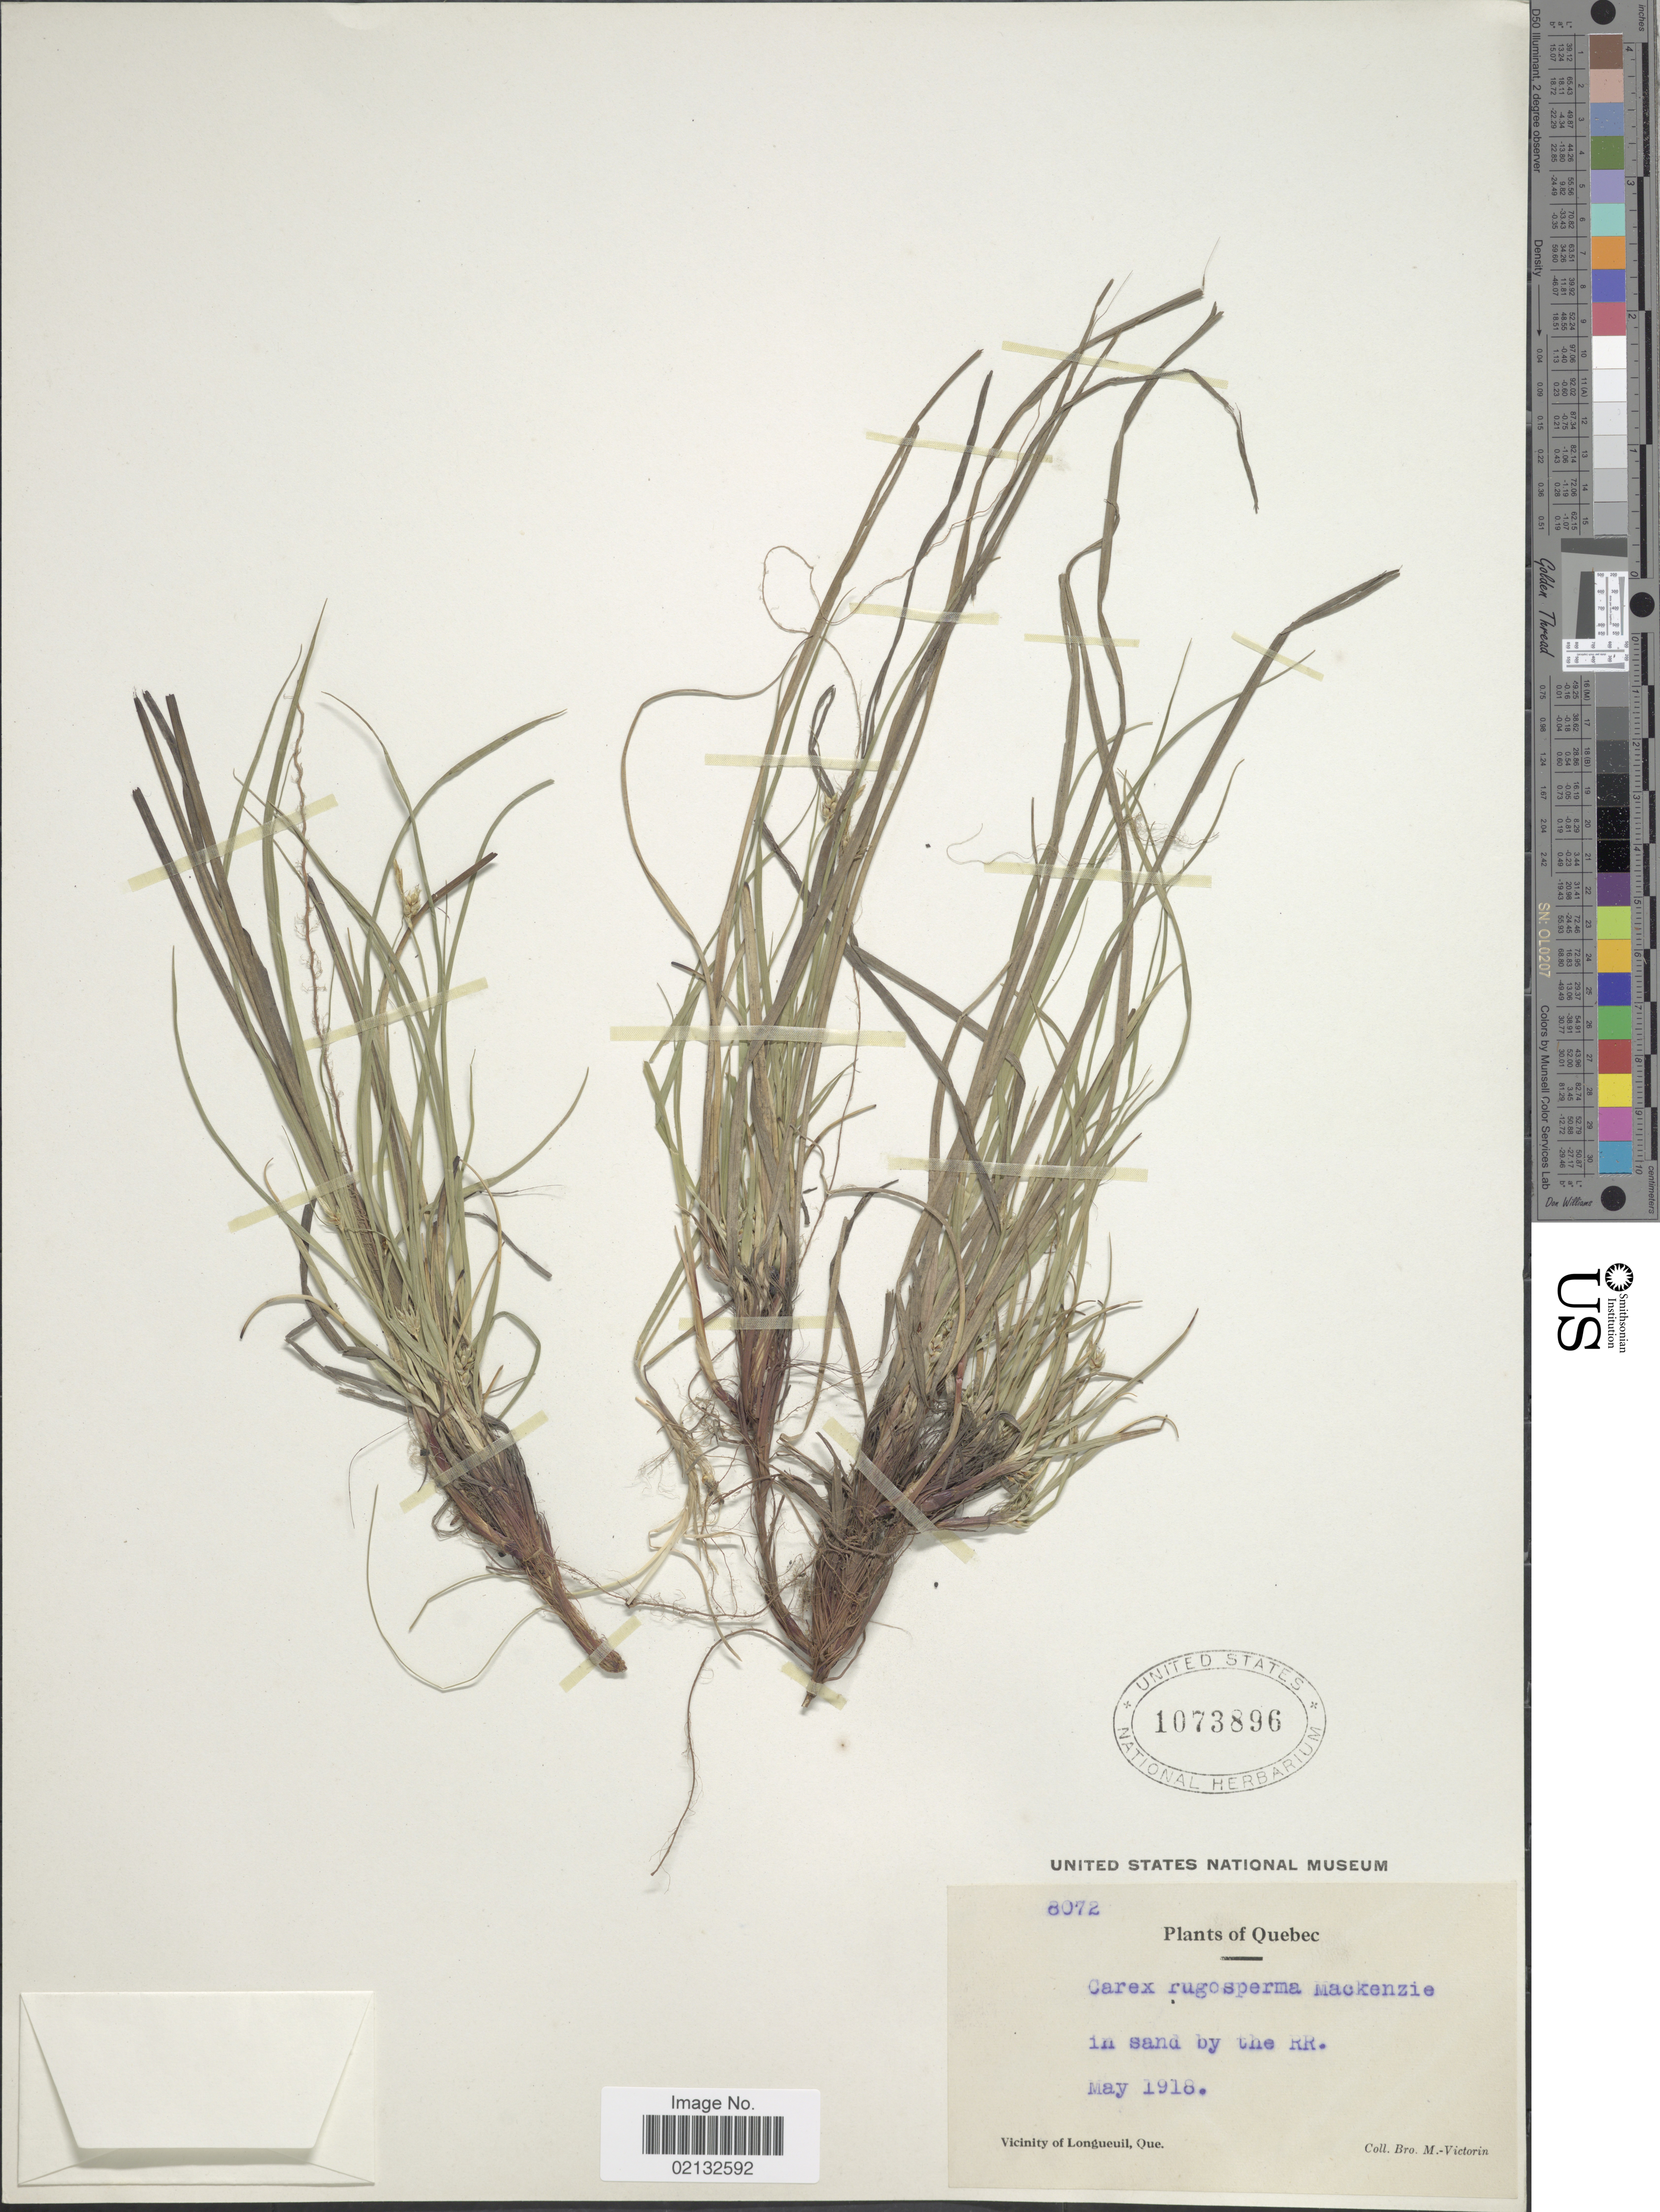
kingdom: Plantae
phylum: Tracheophyta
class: Liliopsida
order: Poales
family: Cyperaceae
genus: Carex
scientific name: Carex rugosperma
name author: Mack.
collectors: Fr. Marie-Victorin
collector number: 8072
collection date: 1918-05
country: Canada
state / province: Quebec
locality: In sand by the RR. Vicinity of Longueuil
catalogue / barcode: US 1073896